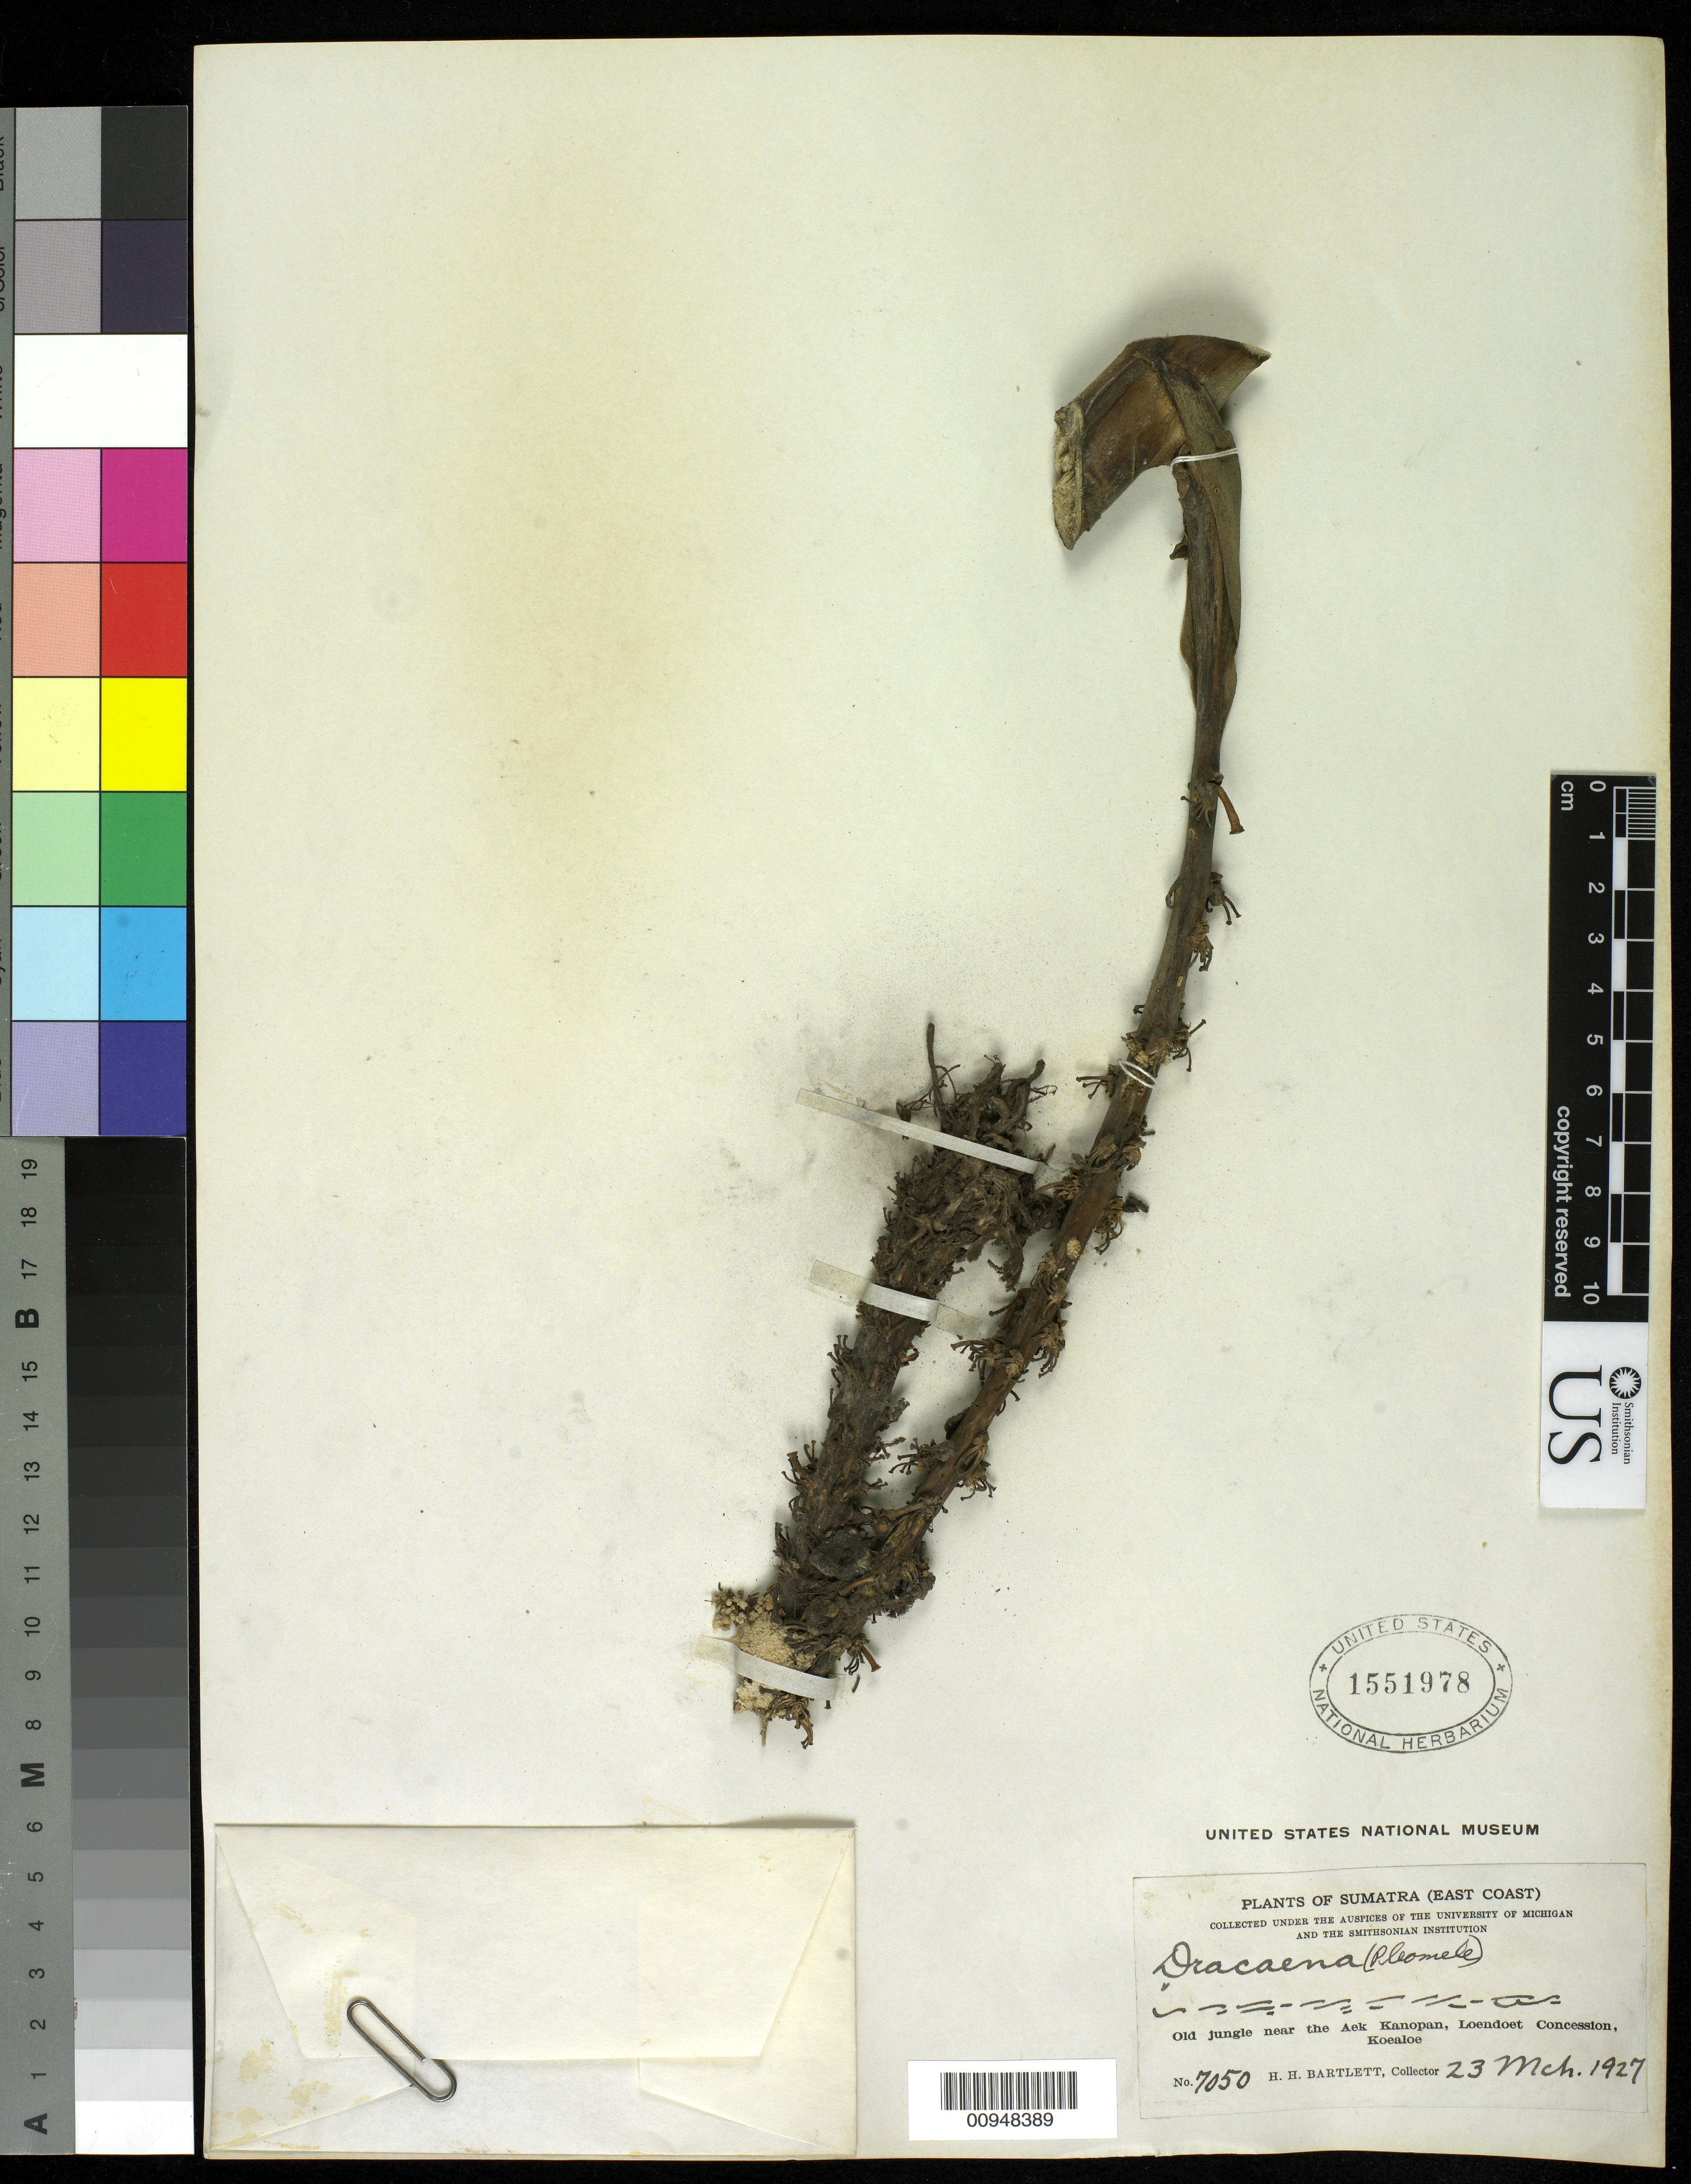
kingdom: Plantae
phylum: Tracheophyta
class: Liliopsida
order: Asparagales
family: Asparagaceae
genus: Dracaena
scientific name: Dracaena sp.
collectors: H. H. Bartlett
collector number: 7050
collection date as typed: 23 Mar 1927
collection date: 1927-03-23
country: Indonesia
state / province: Sumatra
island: Sumatra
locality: Old jungle near the Aek Kanopan, Loendoet Concession, Koealoe.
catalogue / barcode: US 1551978